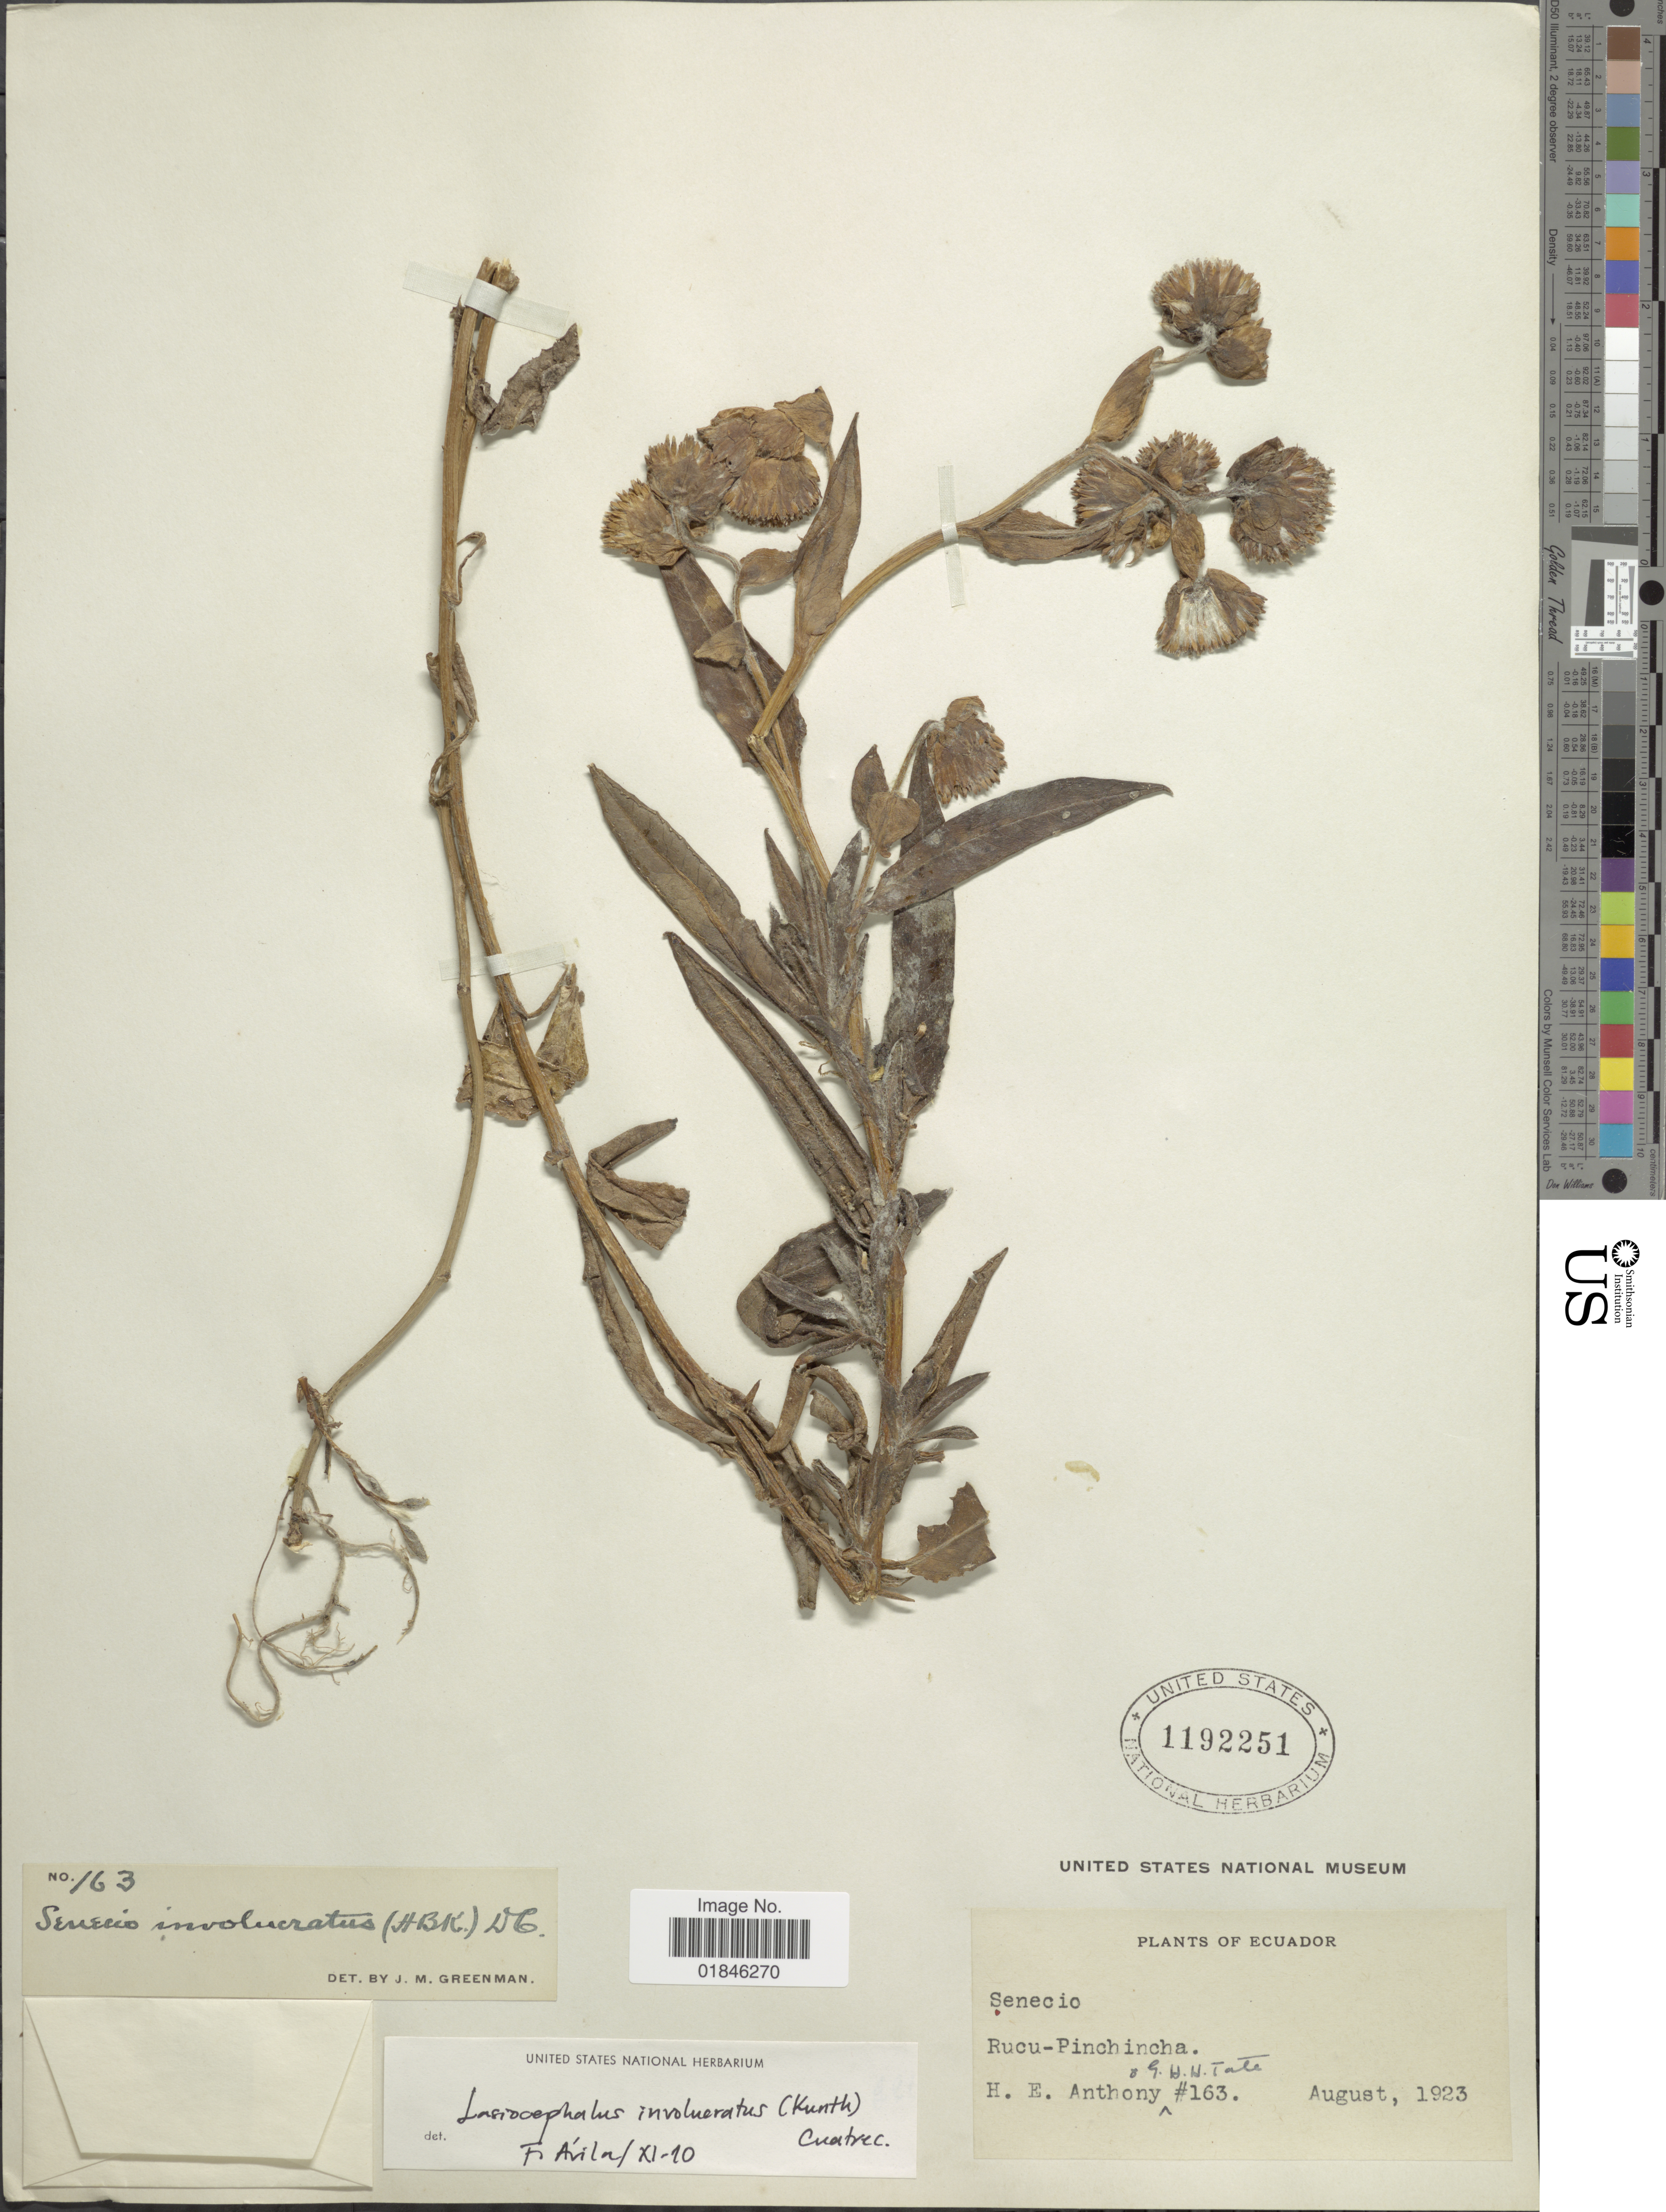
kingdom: Plantae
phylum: Tracheophyta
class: Magnoliopsida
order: Asterales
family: Asteraceae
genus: Senecio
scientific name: Senecio involucratus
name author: (Kunth) DC.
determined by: Salomon, Luciana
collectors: H. E. Anthony & G. H. H.Tate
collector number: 163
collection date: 1923-08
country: Ecuador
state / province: Pichincha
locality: Rucu - Pichincha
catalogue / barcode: US 1192251